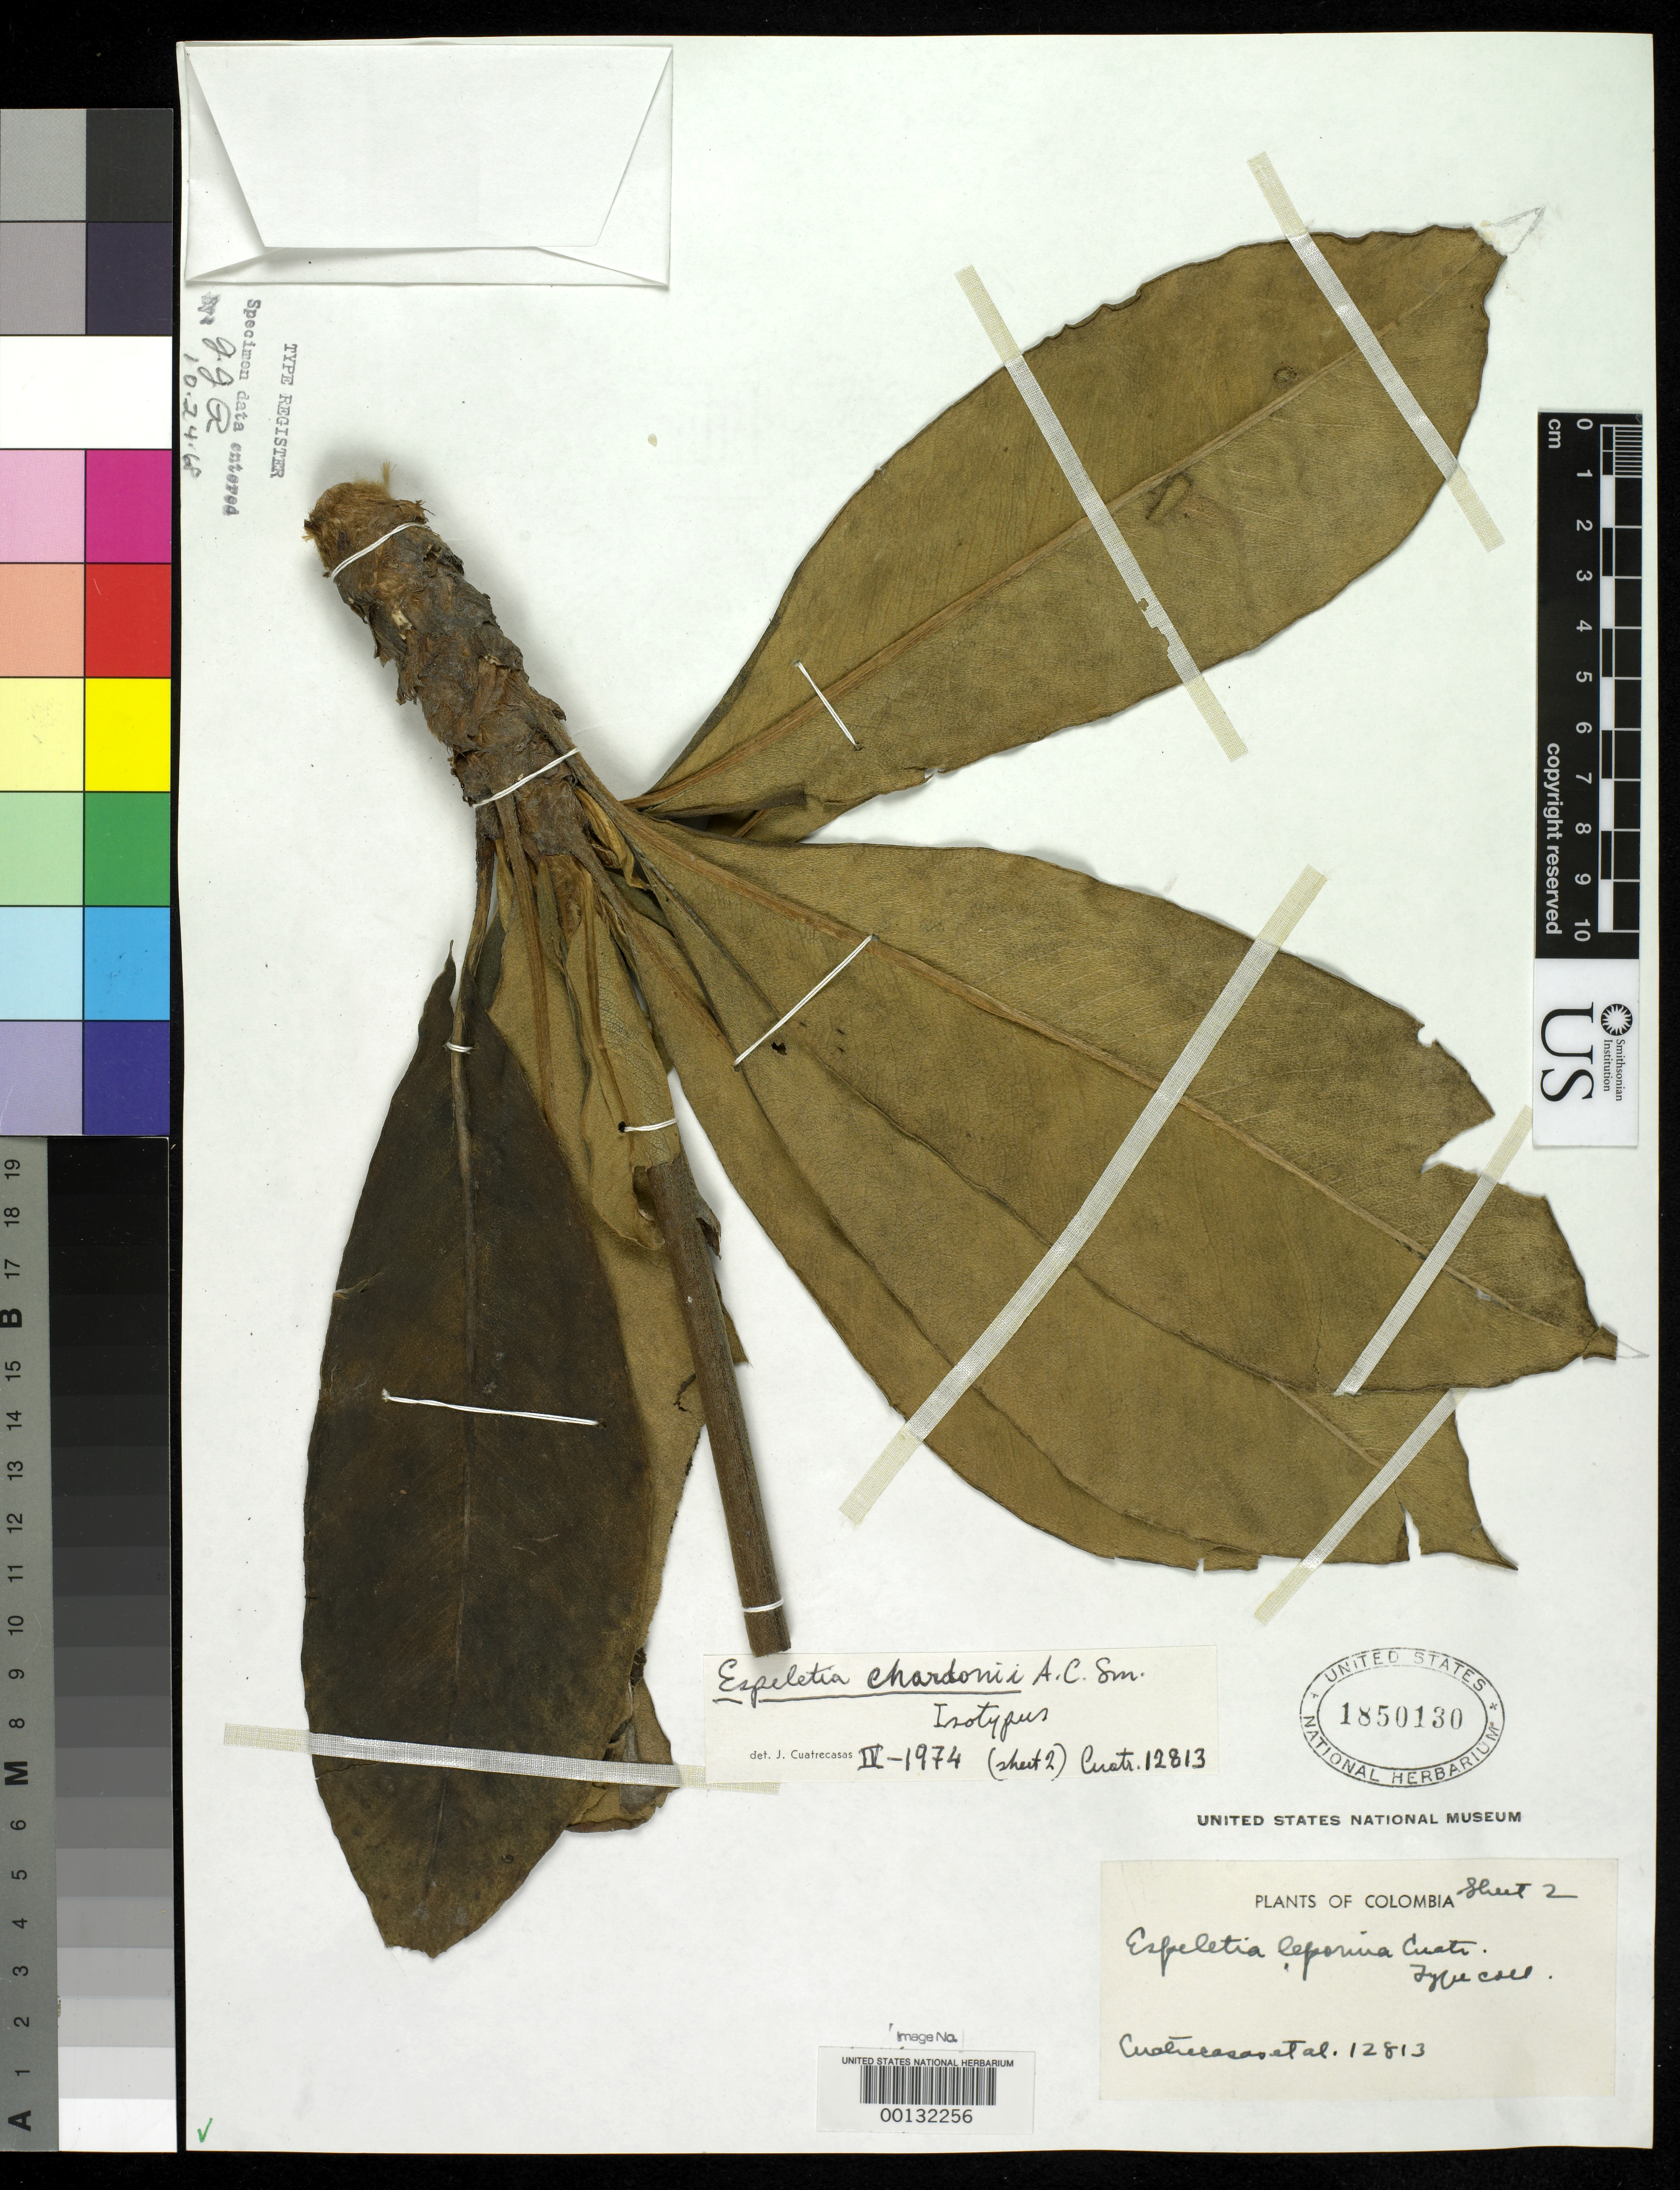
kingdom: Plantae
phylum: Tracheophyta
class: Magnoliopsida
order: Asterales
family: Asteraceae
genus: Espeletia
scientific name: Espeletia leporina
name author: Cuatrec.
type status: Isotype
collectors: J. Cuatrecasas, R. E. Schultes & C. E. Smith Jr.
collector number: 12813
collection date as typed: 31 Oct 1941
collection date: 1941-10-31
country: Colombia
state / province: Norte de Santander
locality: Cordillera Oriental, Alto del Venado, between Samaria & Toledo.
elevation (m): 2300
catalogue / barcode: US 1850130